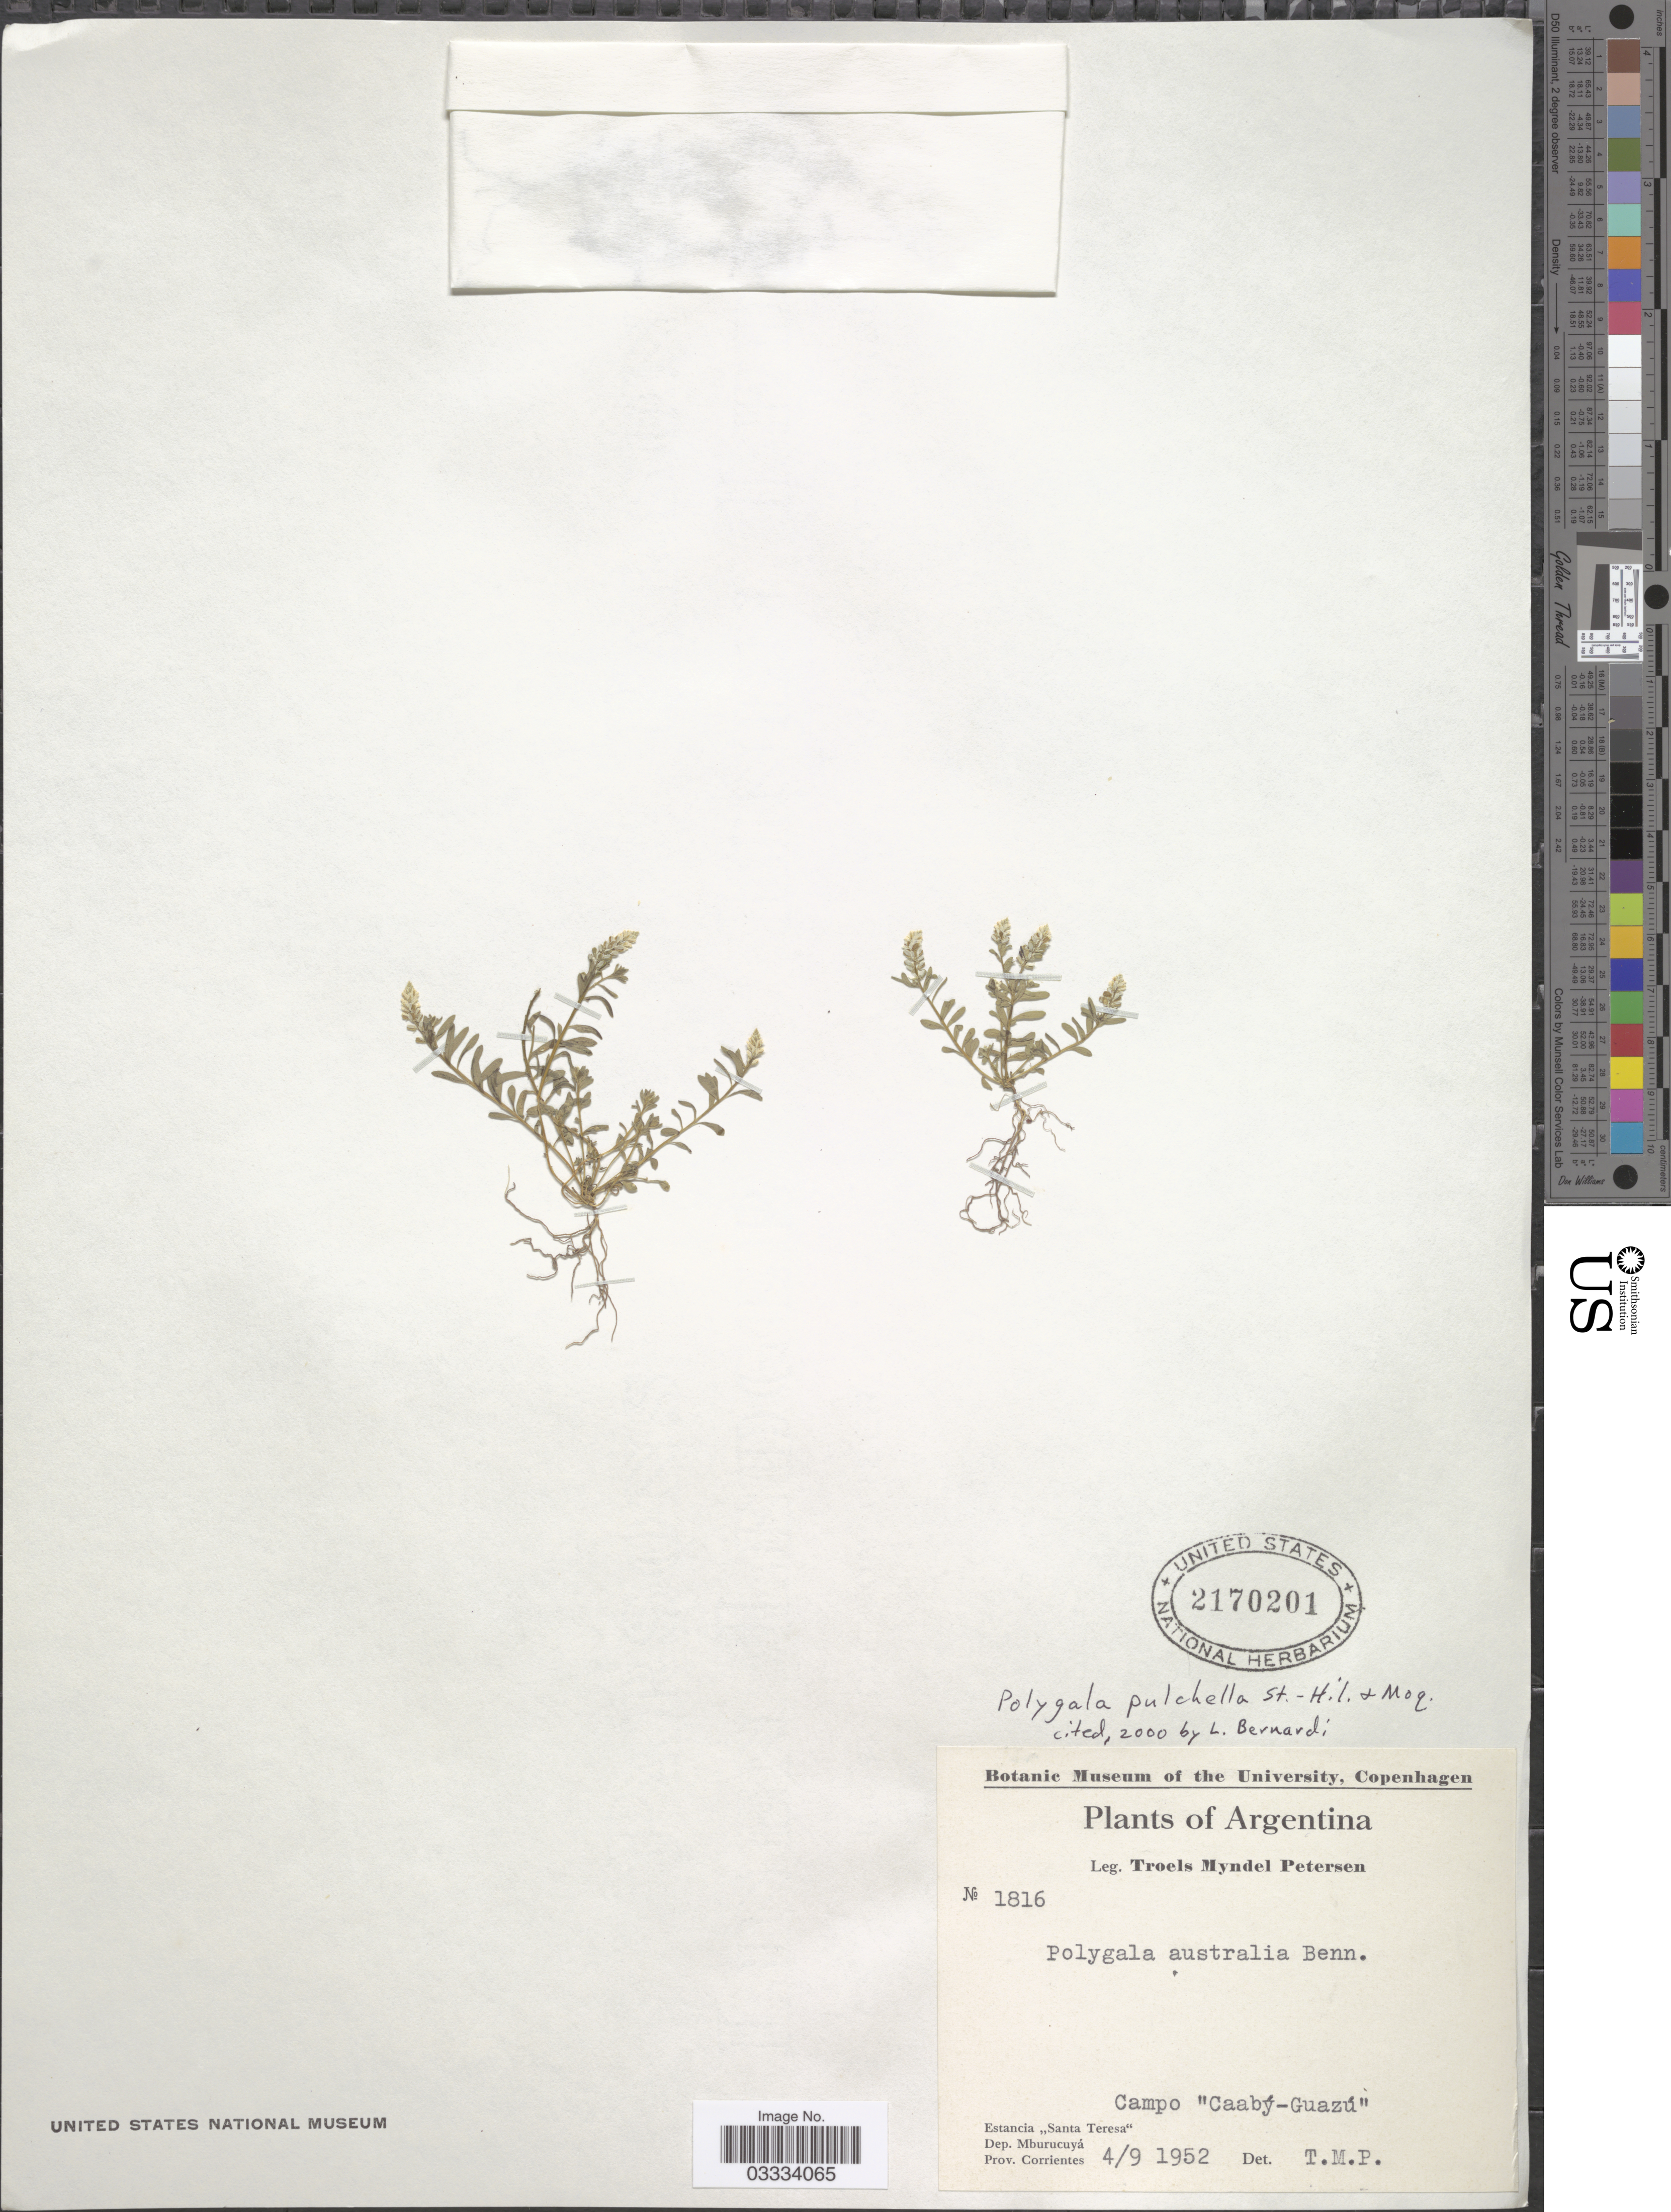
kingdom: Plantae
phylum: Tracheophyta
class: Magnoliopsida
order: Fabales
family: Polygalaceae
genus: Polygala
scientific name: Polygala pulchella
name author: A. St.-Hil. & Moq.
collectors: T. M. Petersen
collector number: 1816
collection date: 1952-09-04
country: Argentina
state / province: Corrientes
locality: Campo "Caabý-Guazú". Estancia "Santa Teresa", Dep. Mburucuyá.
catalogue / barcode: US 2170201